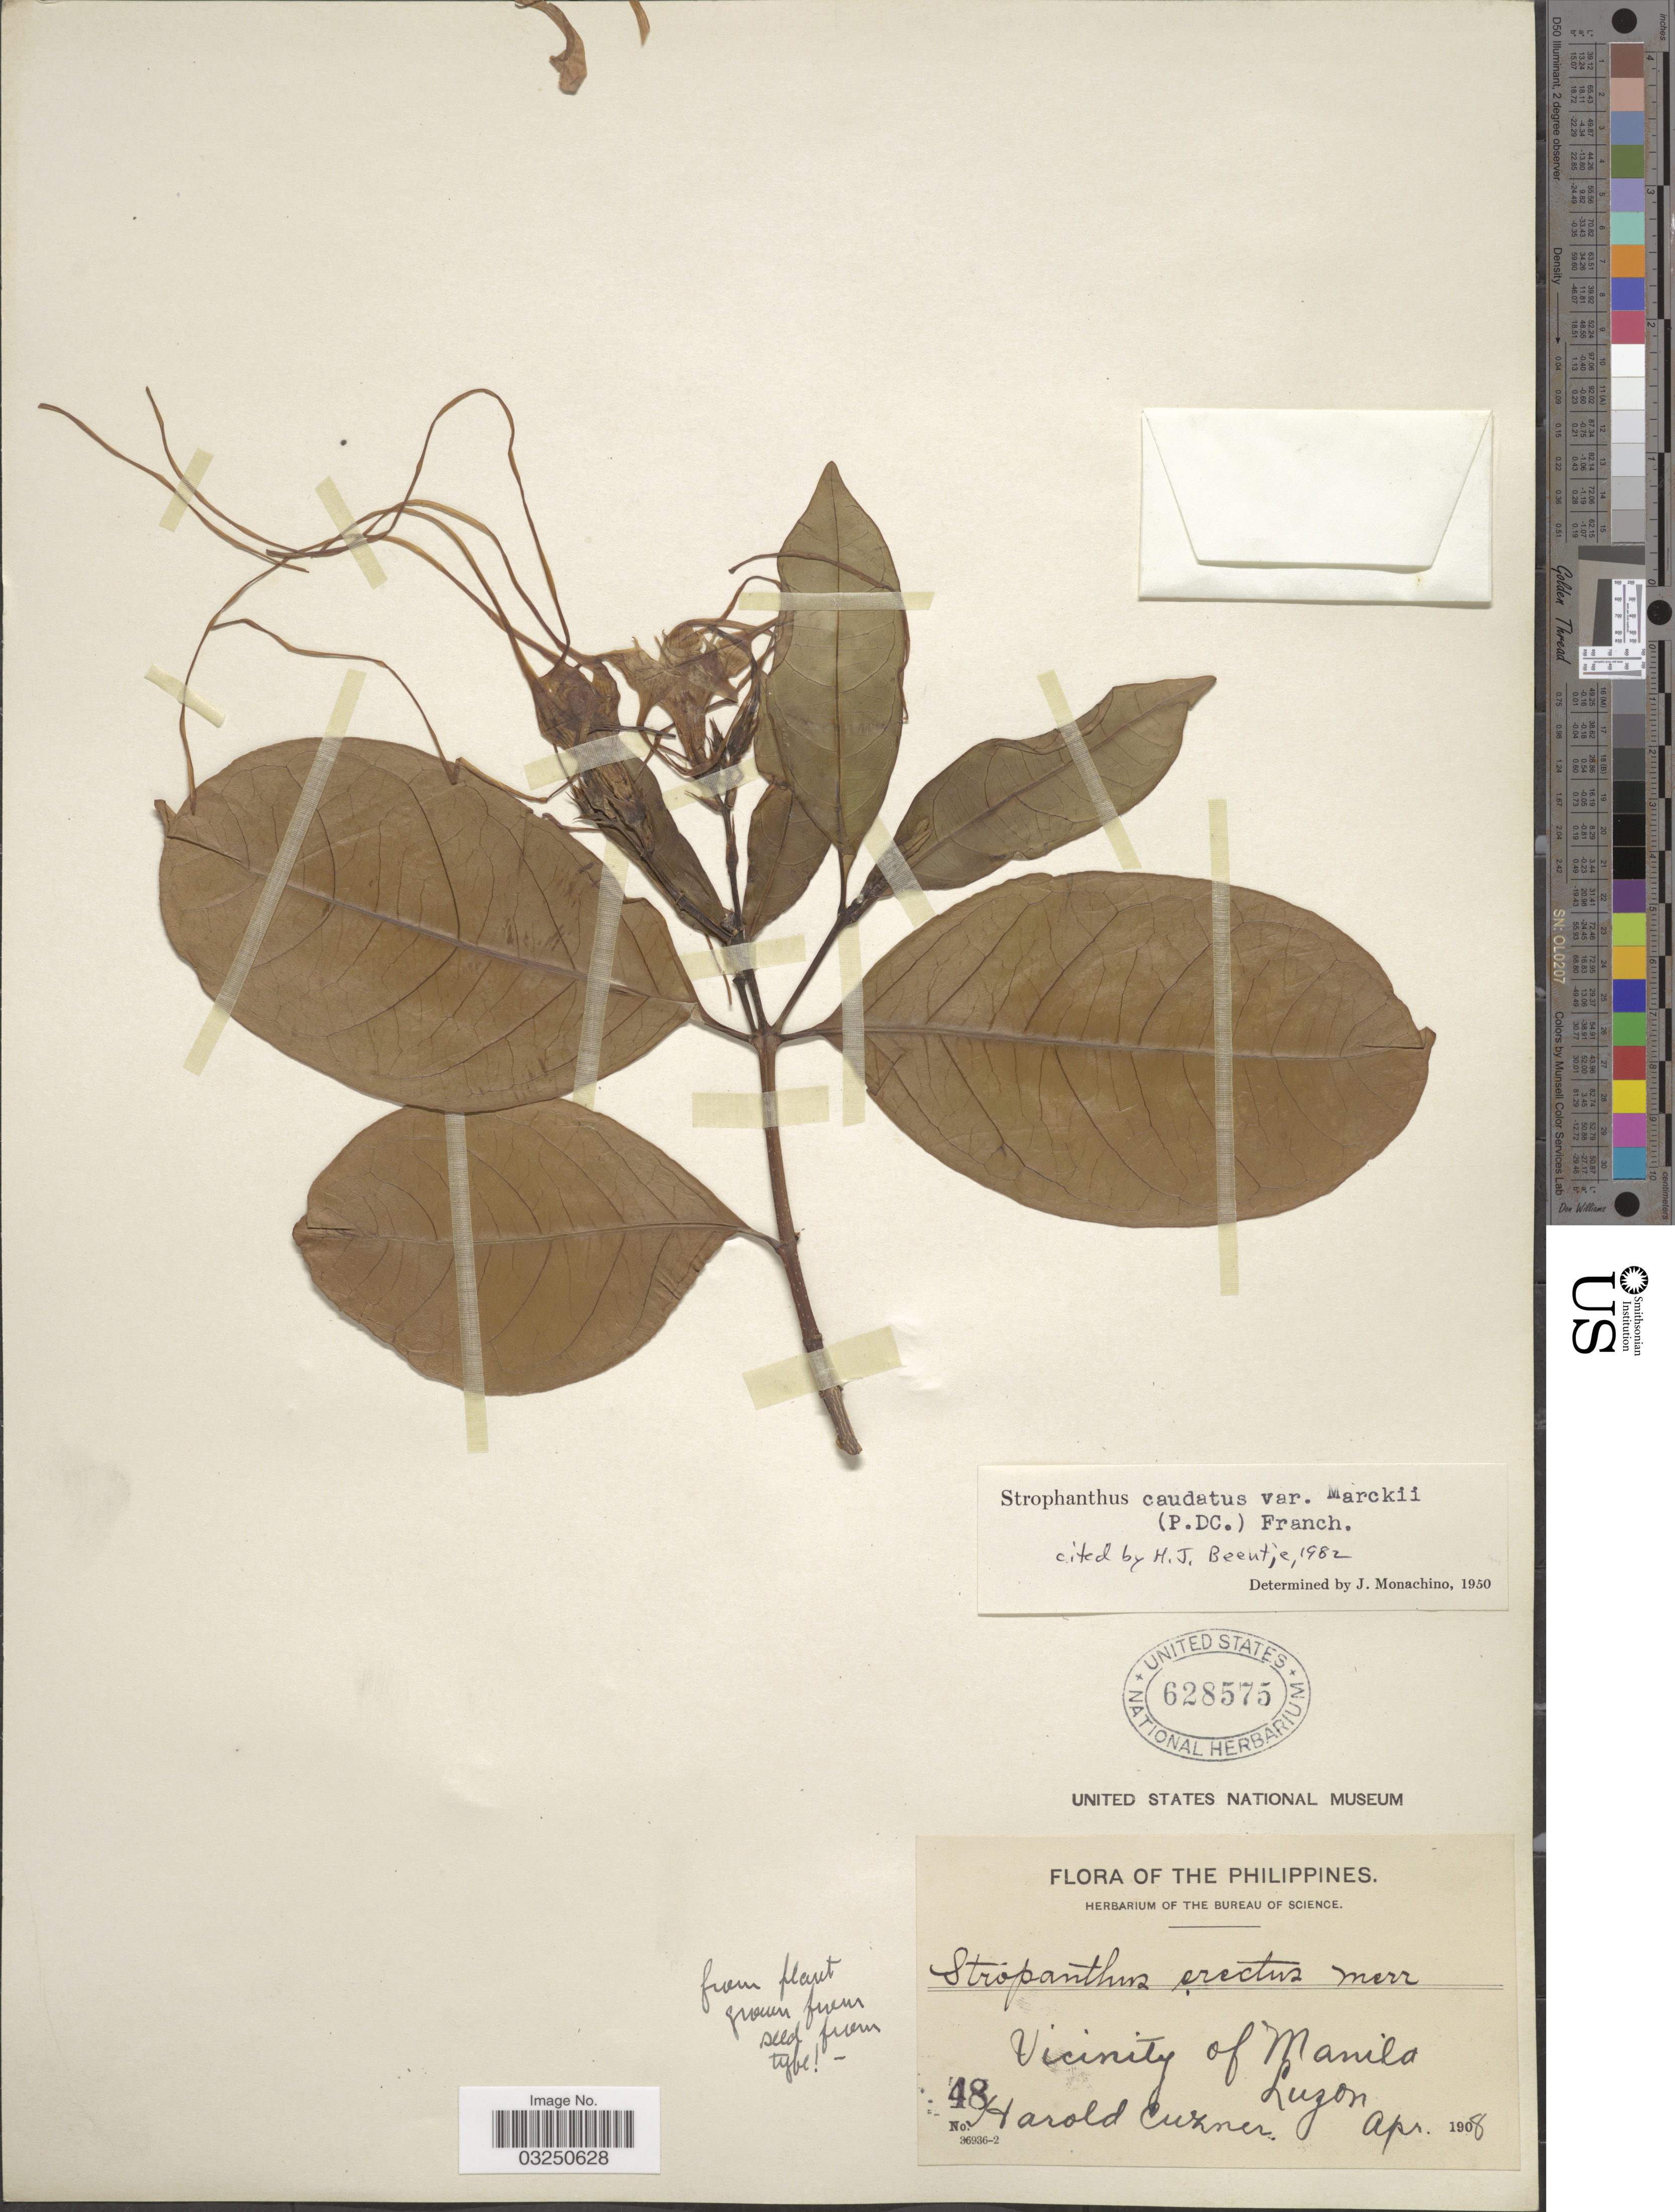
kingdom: Plantae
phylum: Tracheophyta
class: Magnoliopsida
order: Gentianales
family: Apocynaceae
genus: Strophanthus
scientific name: Strophanthus caudatus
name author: (L.) Kurz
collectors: H. Cuzner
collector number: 48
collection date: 1908-04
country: Philippines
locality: Vicinity of Manila, Luzon.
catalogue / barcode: US 628575